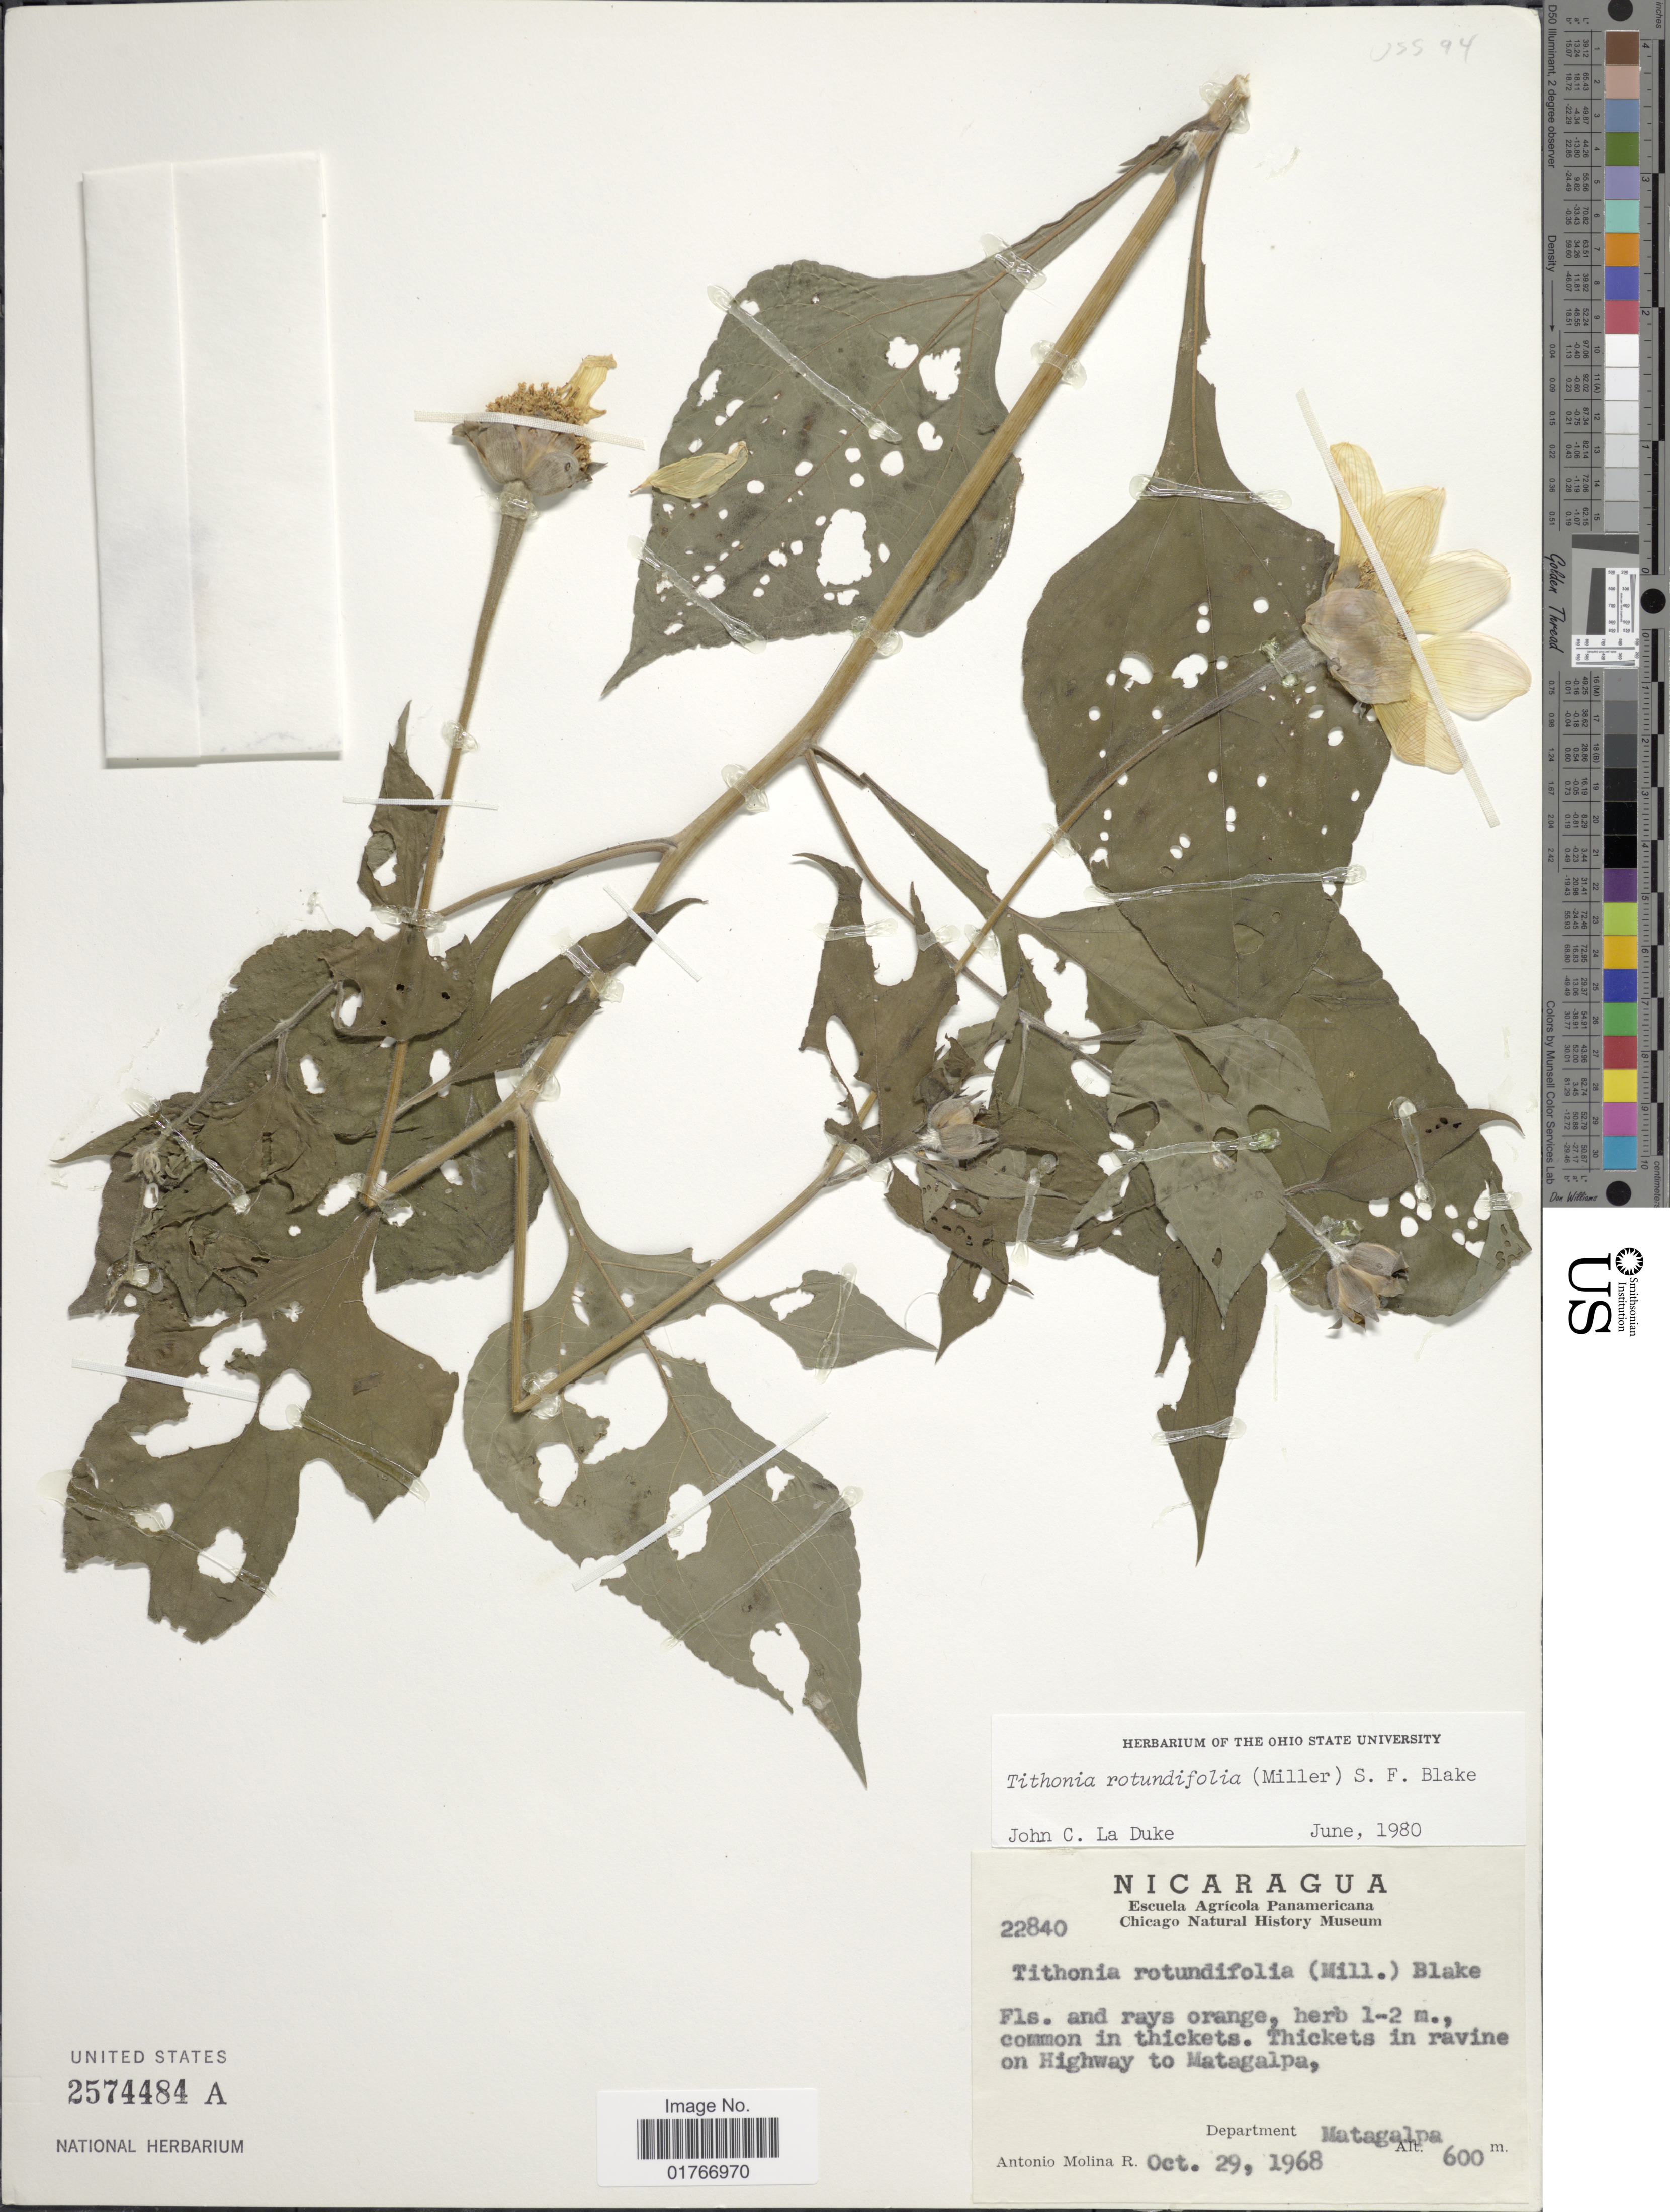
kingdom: Plantae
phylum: Tracheophyta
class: Magnoliopsida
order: Asterales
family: Asteraceae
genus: Tithonia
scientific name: Tithonia rotundifolia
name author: (Mill.) S.F. Blake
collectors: A. Molina R.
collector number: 22840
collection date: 1968-10-29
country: Nicaragua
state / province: Matagalpa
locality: Ravine on Highway to Matagalpa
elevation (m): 600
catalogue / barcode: US 2574484A